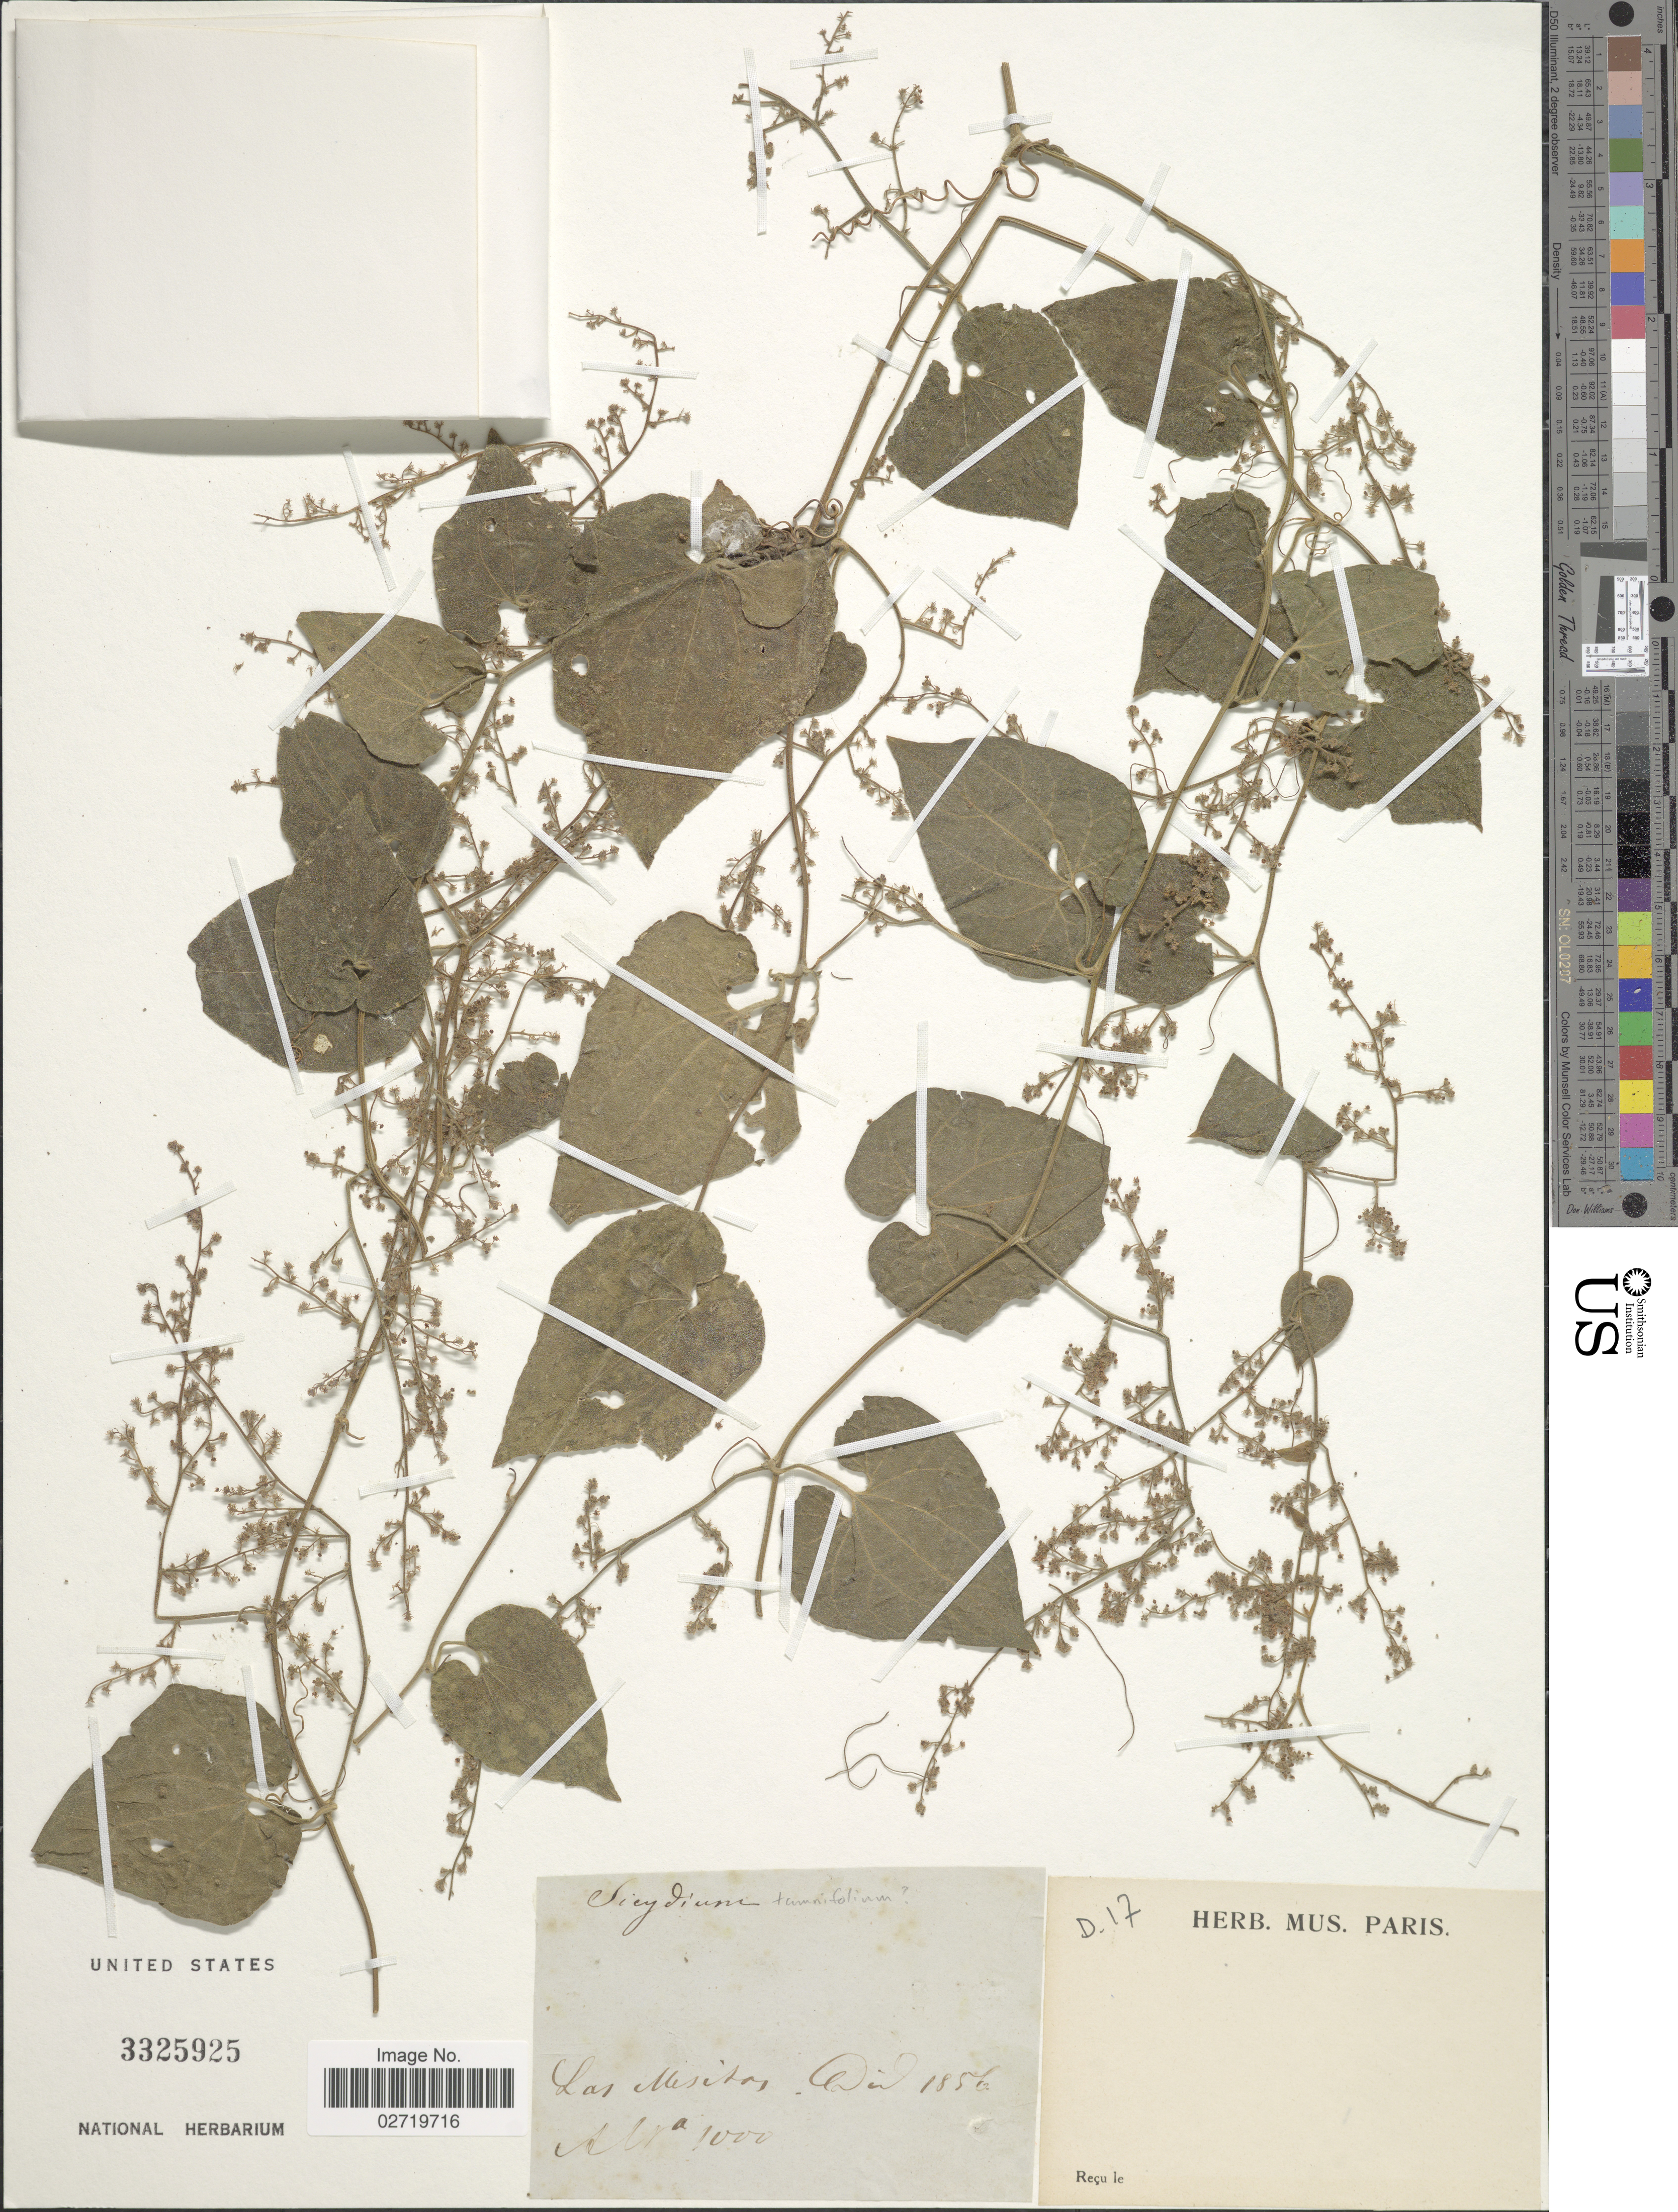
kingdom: Plantae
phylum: Tracheophyta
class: Magnoliopsida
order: Cucurbitales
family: Cucurbitaceae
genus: Sicydium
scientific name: Sicydium tuerckheimii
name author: Donn. Sm.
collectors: ex herb. Mus. Paris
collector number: D17?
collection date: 1856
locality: Las Mesitas. Din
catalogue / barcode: US 3325925